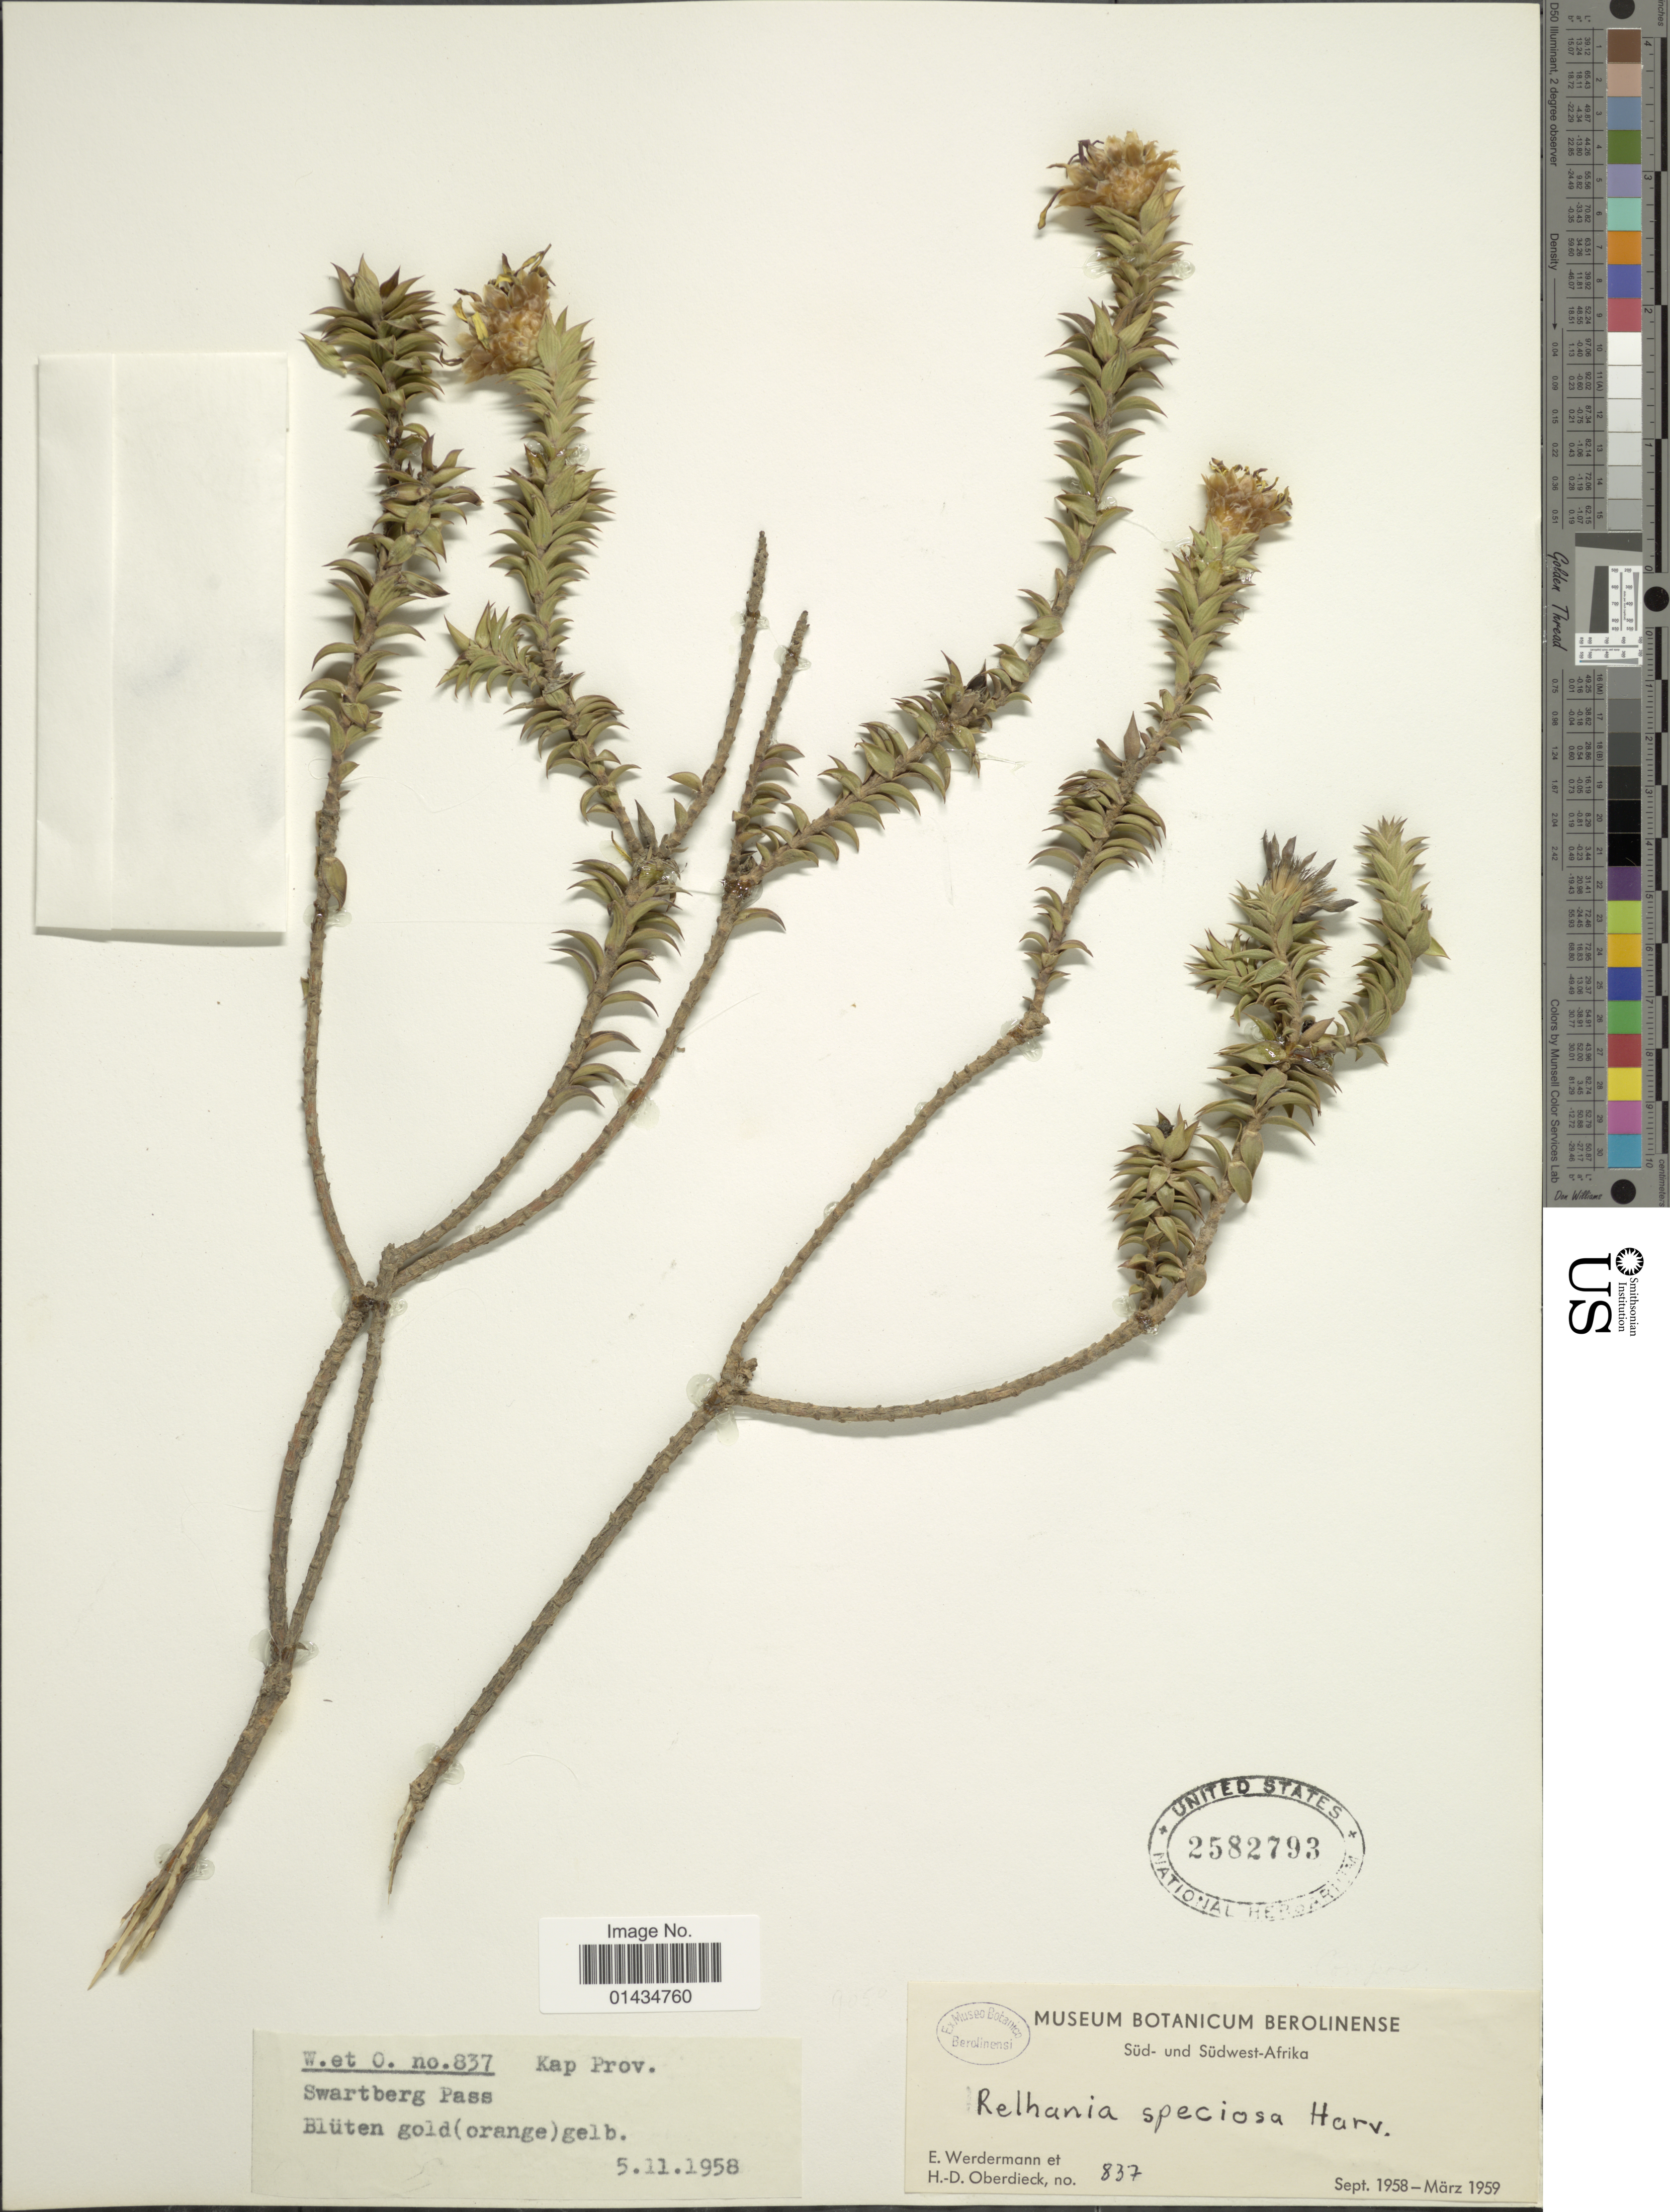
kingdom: Plantae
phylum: Tracheophyta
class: Magnoliopsida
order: Asterales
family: Asteraceae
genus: Relhania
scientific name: Relhania speciosa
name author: (DC.) Harv.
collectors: E. Wedermann & H. Oberdieck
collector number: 837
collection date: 1958-11-05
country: South Africa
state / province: Western Cape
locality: Süd- Südwest-Afrika, Swartberg Pass, Kap Prov., Bluten gold (orange) gelb.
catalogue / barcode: US 2582793